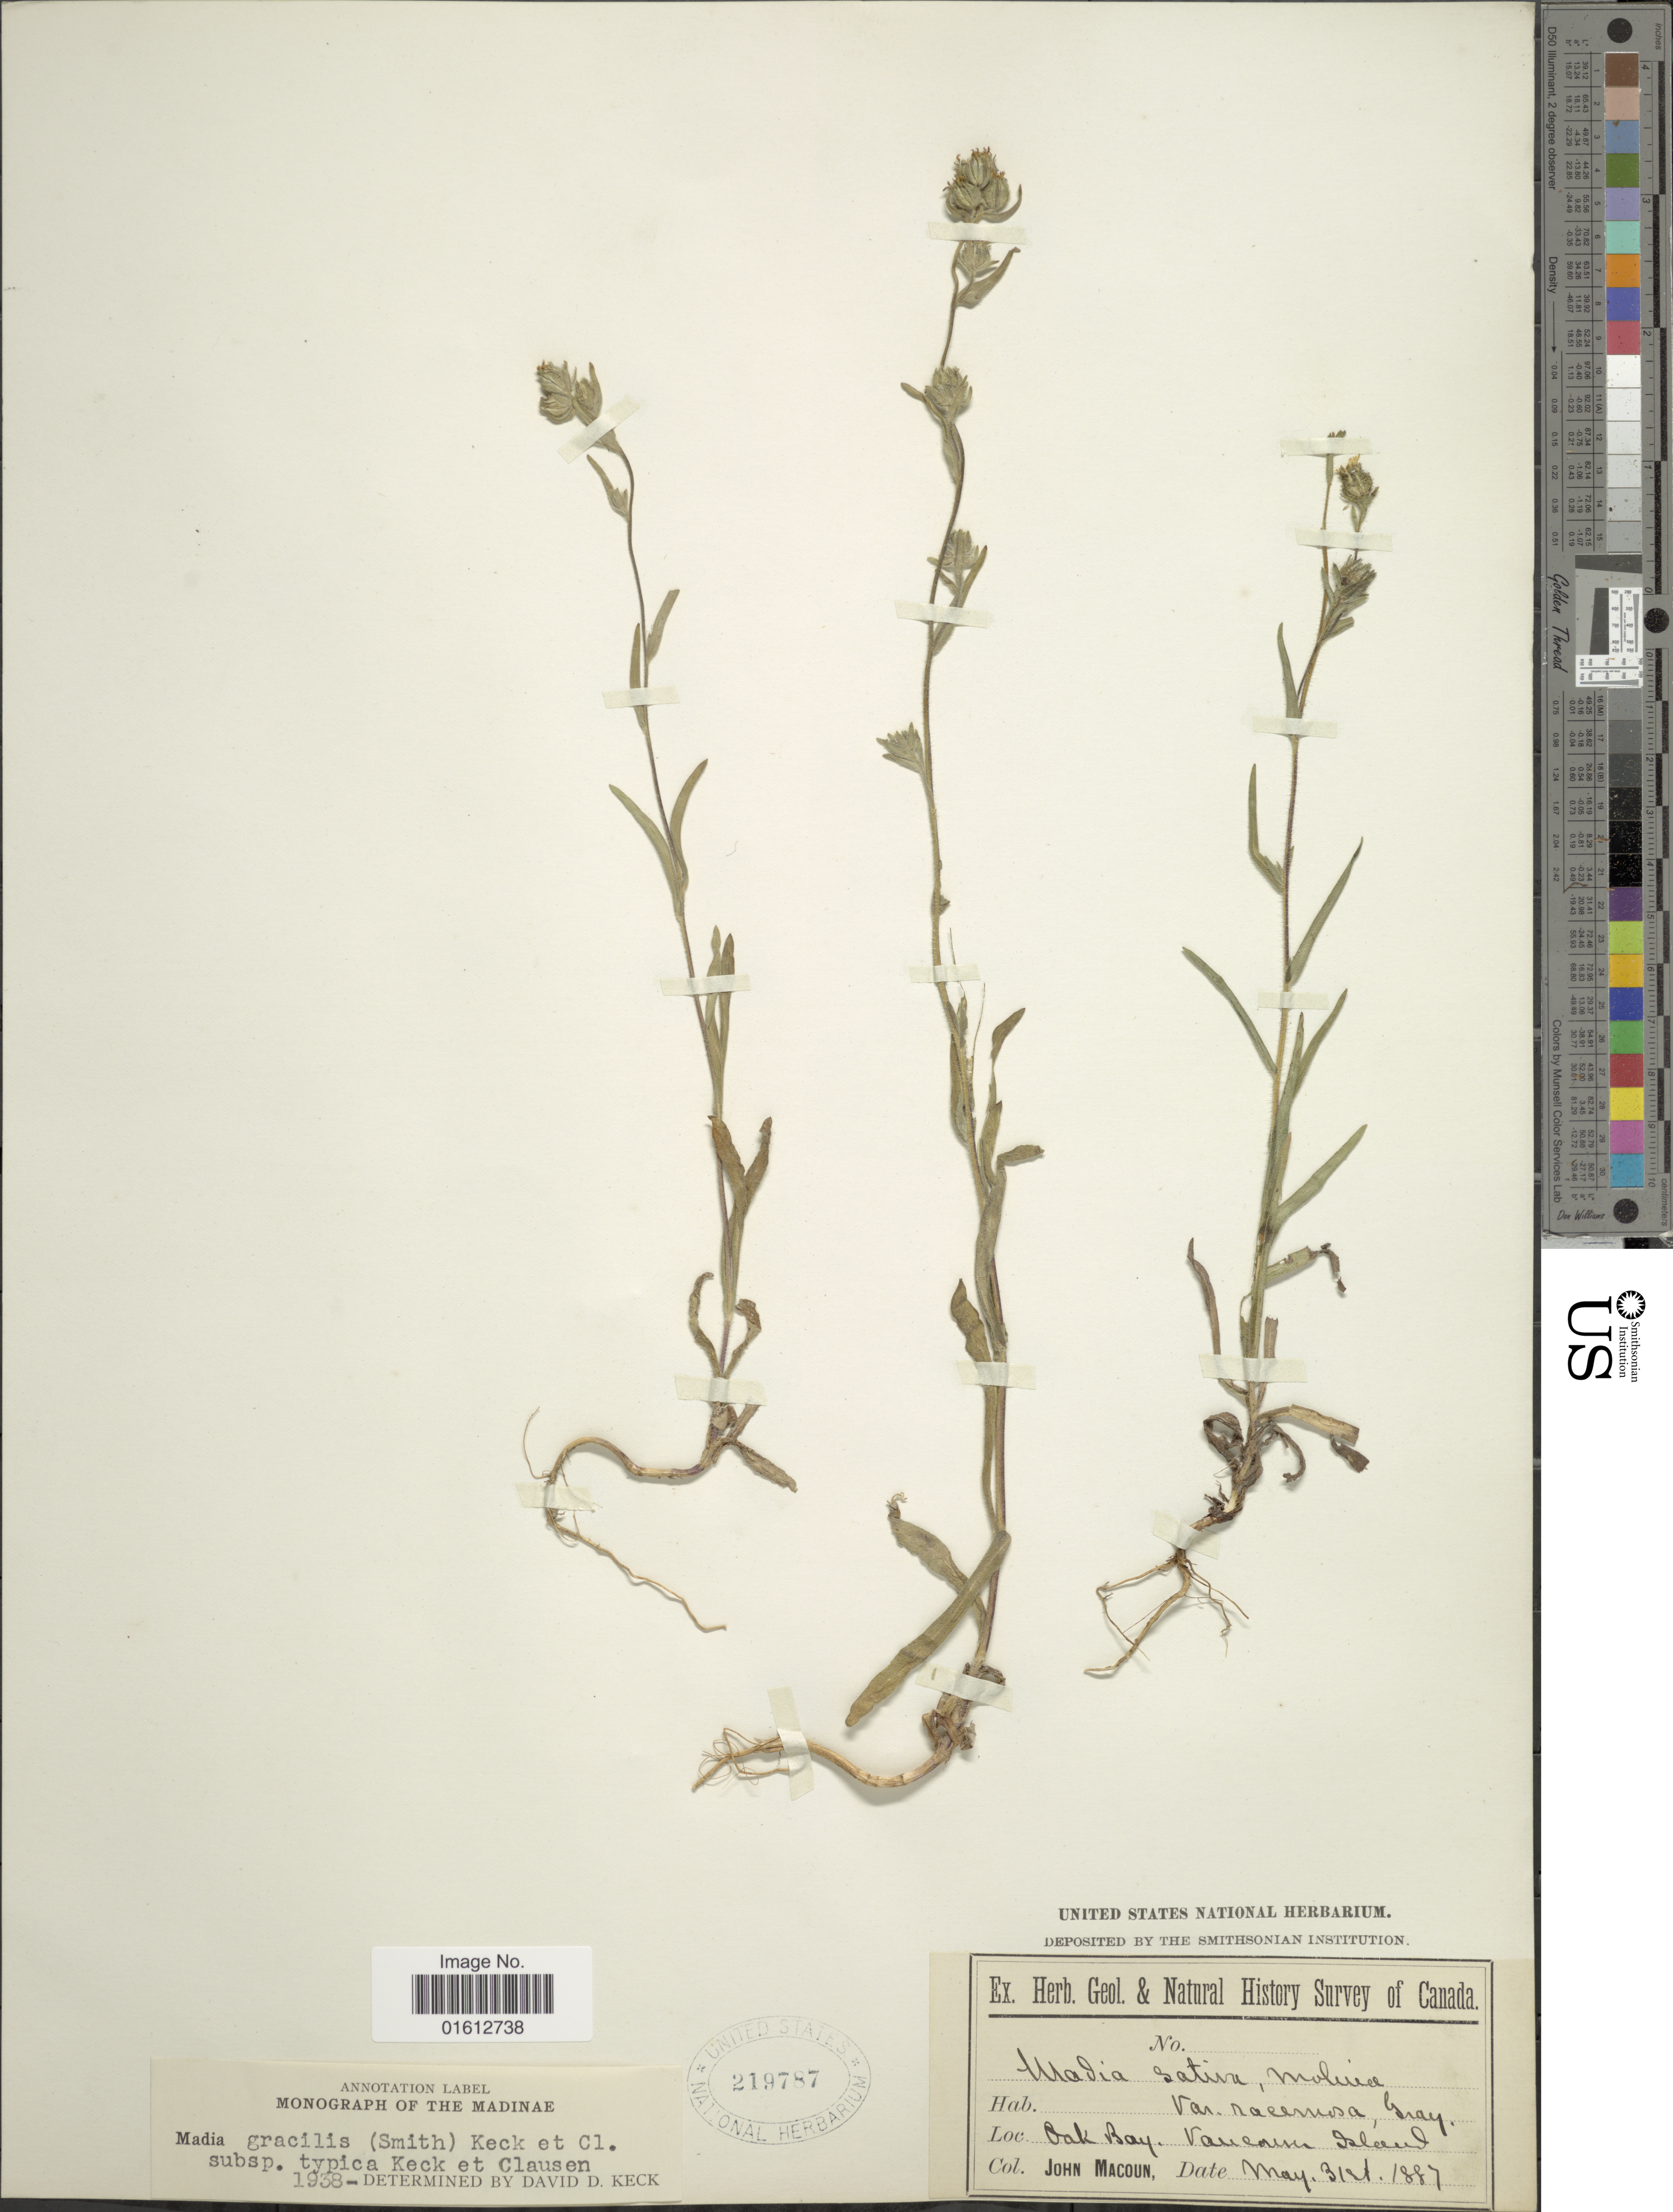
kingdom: Plantae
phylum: Tracheophyta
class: Magnoliopsida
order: Asterales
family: Asteraceae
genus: Madia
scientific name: Madia gracilis subsp. gracilis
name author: (Sm.) D.D. Keck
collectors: J. Macoun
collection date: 1887-05-31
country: Canada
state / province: British Columbia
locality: Oak Bay, Vancouver Island.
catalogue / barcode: US 219787